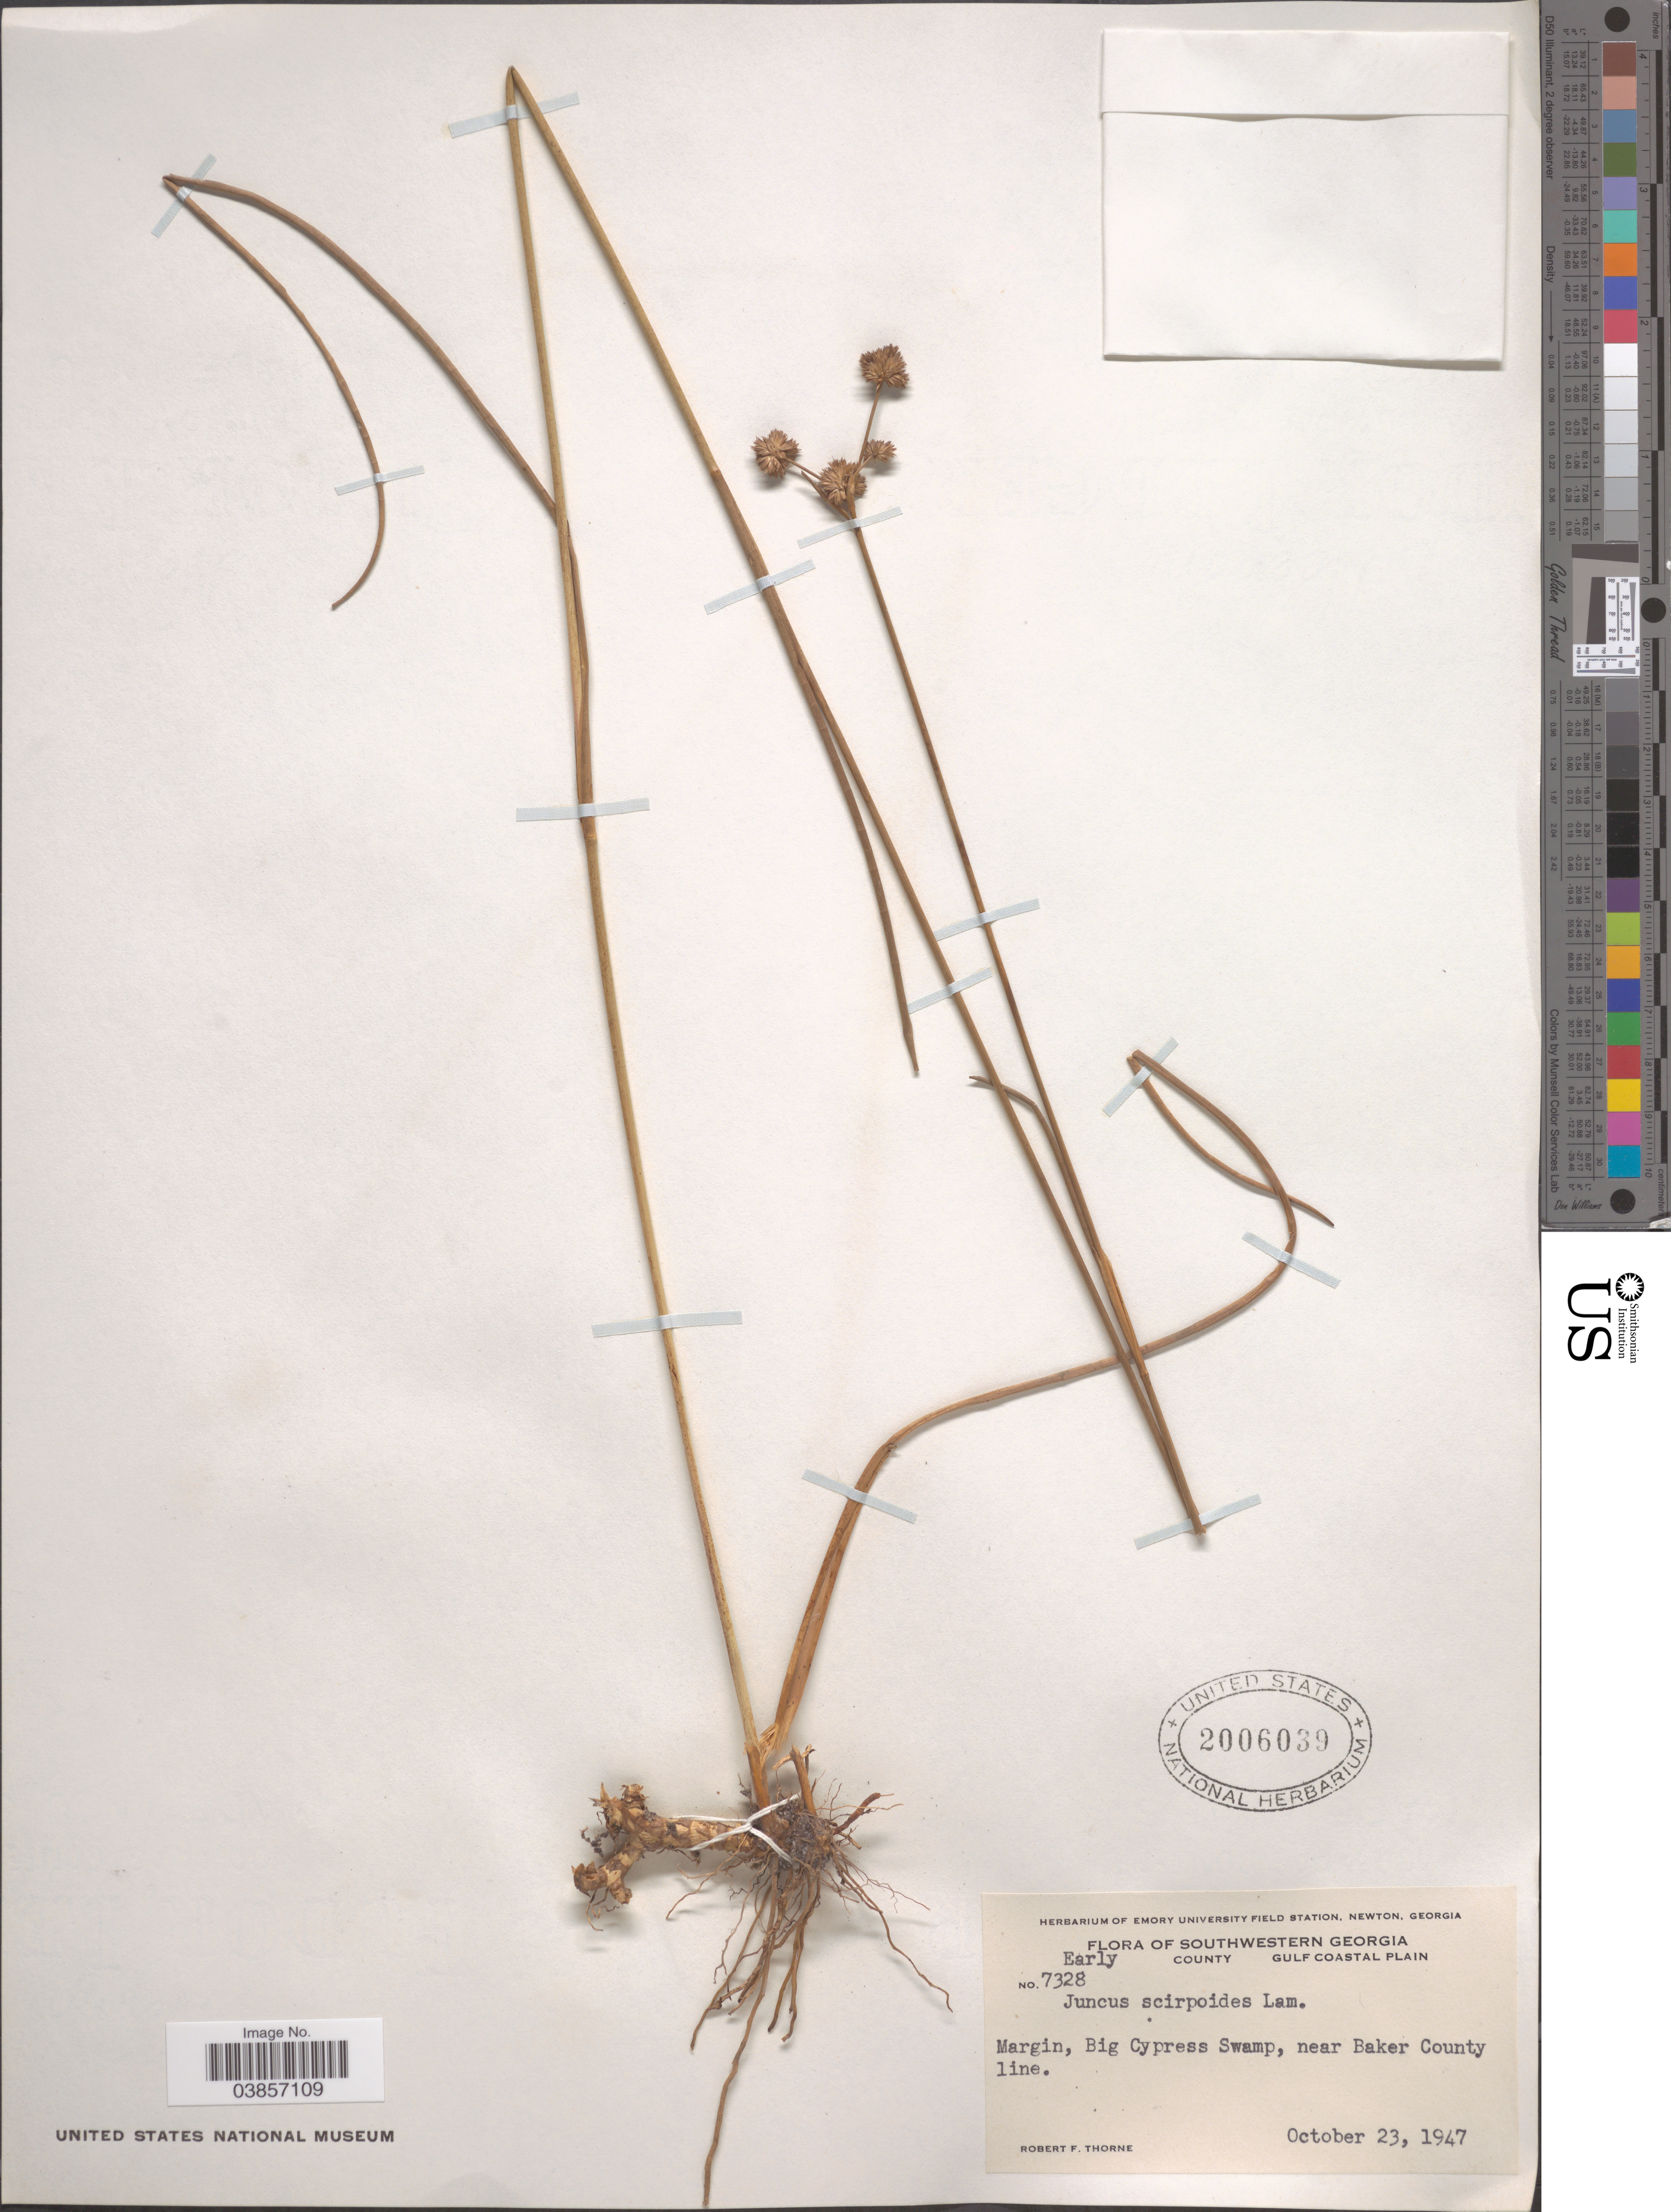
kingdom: Plantae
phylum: Tracheophyta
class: Liliopsida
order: Poales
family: Juncaceae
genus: Juncus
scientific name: Juncus scirpoides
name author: Lam.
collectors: R. F. Thorne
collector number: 7328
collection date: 1947-10-23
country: United States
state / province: Georgia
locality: Southwestern Georgia. Early County, Gulf Coastal Plain. Margin, Big Cypress Swamp, near Baker County line.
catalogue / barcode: US 2006039